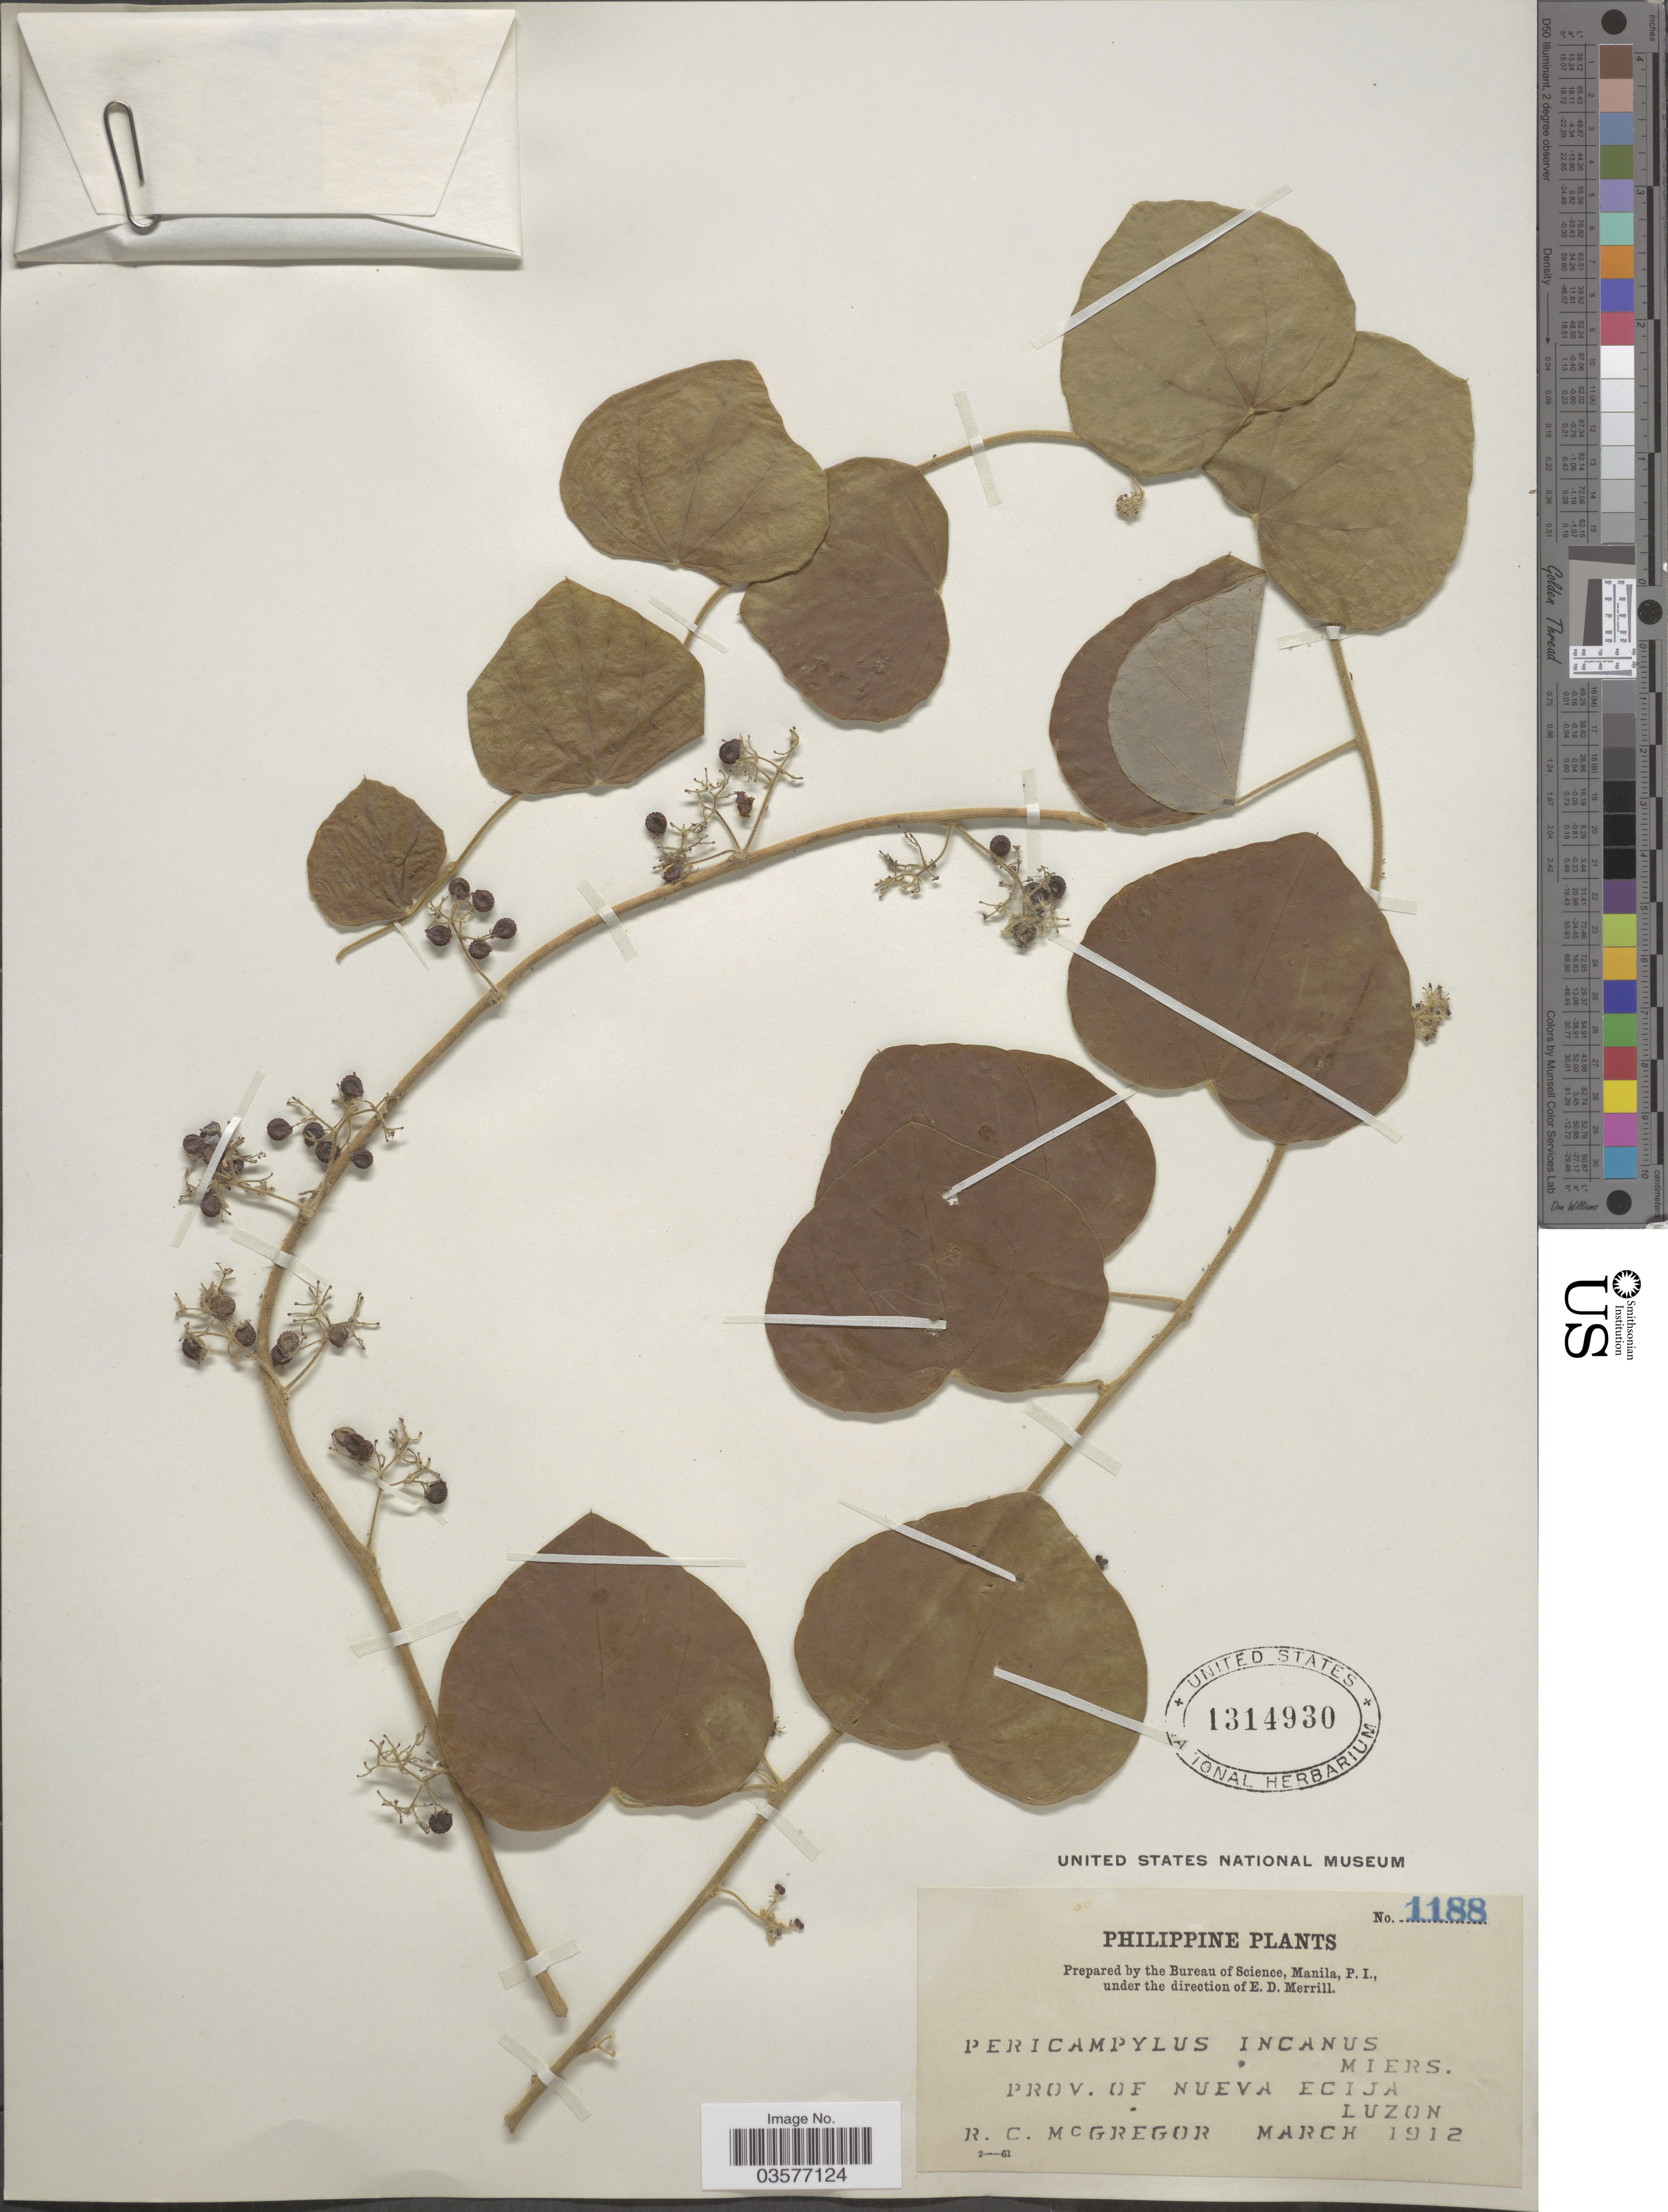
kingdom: Plantae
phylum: Tracheophyta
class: Magnoliopsida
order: Ranunculales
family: Menispermaceae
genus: Pericampylus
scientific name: Pericampylus glaucus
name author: (Lam.) Merr.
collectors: R. C. McGregor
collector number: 1188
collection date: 1912-03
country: Philippines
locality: Prov. de Nueva Ecija Luzon.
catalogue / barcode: US 1314930